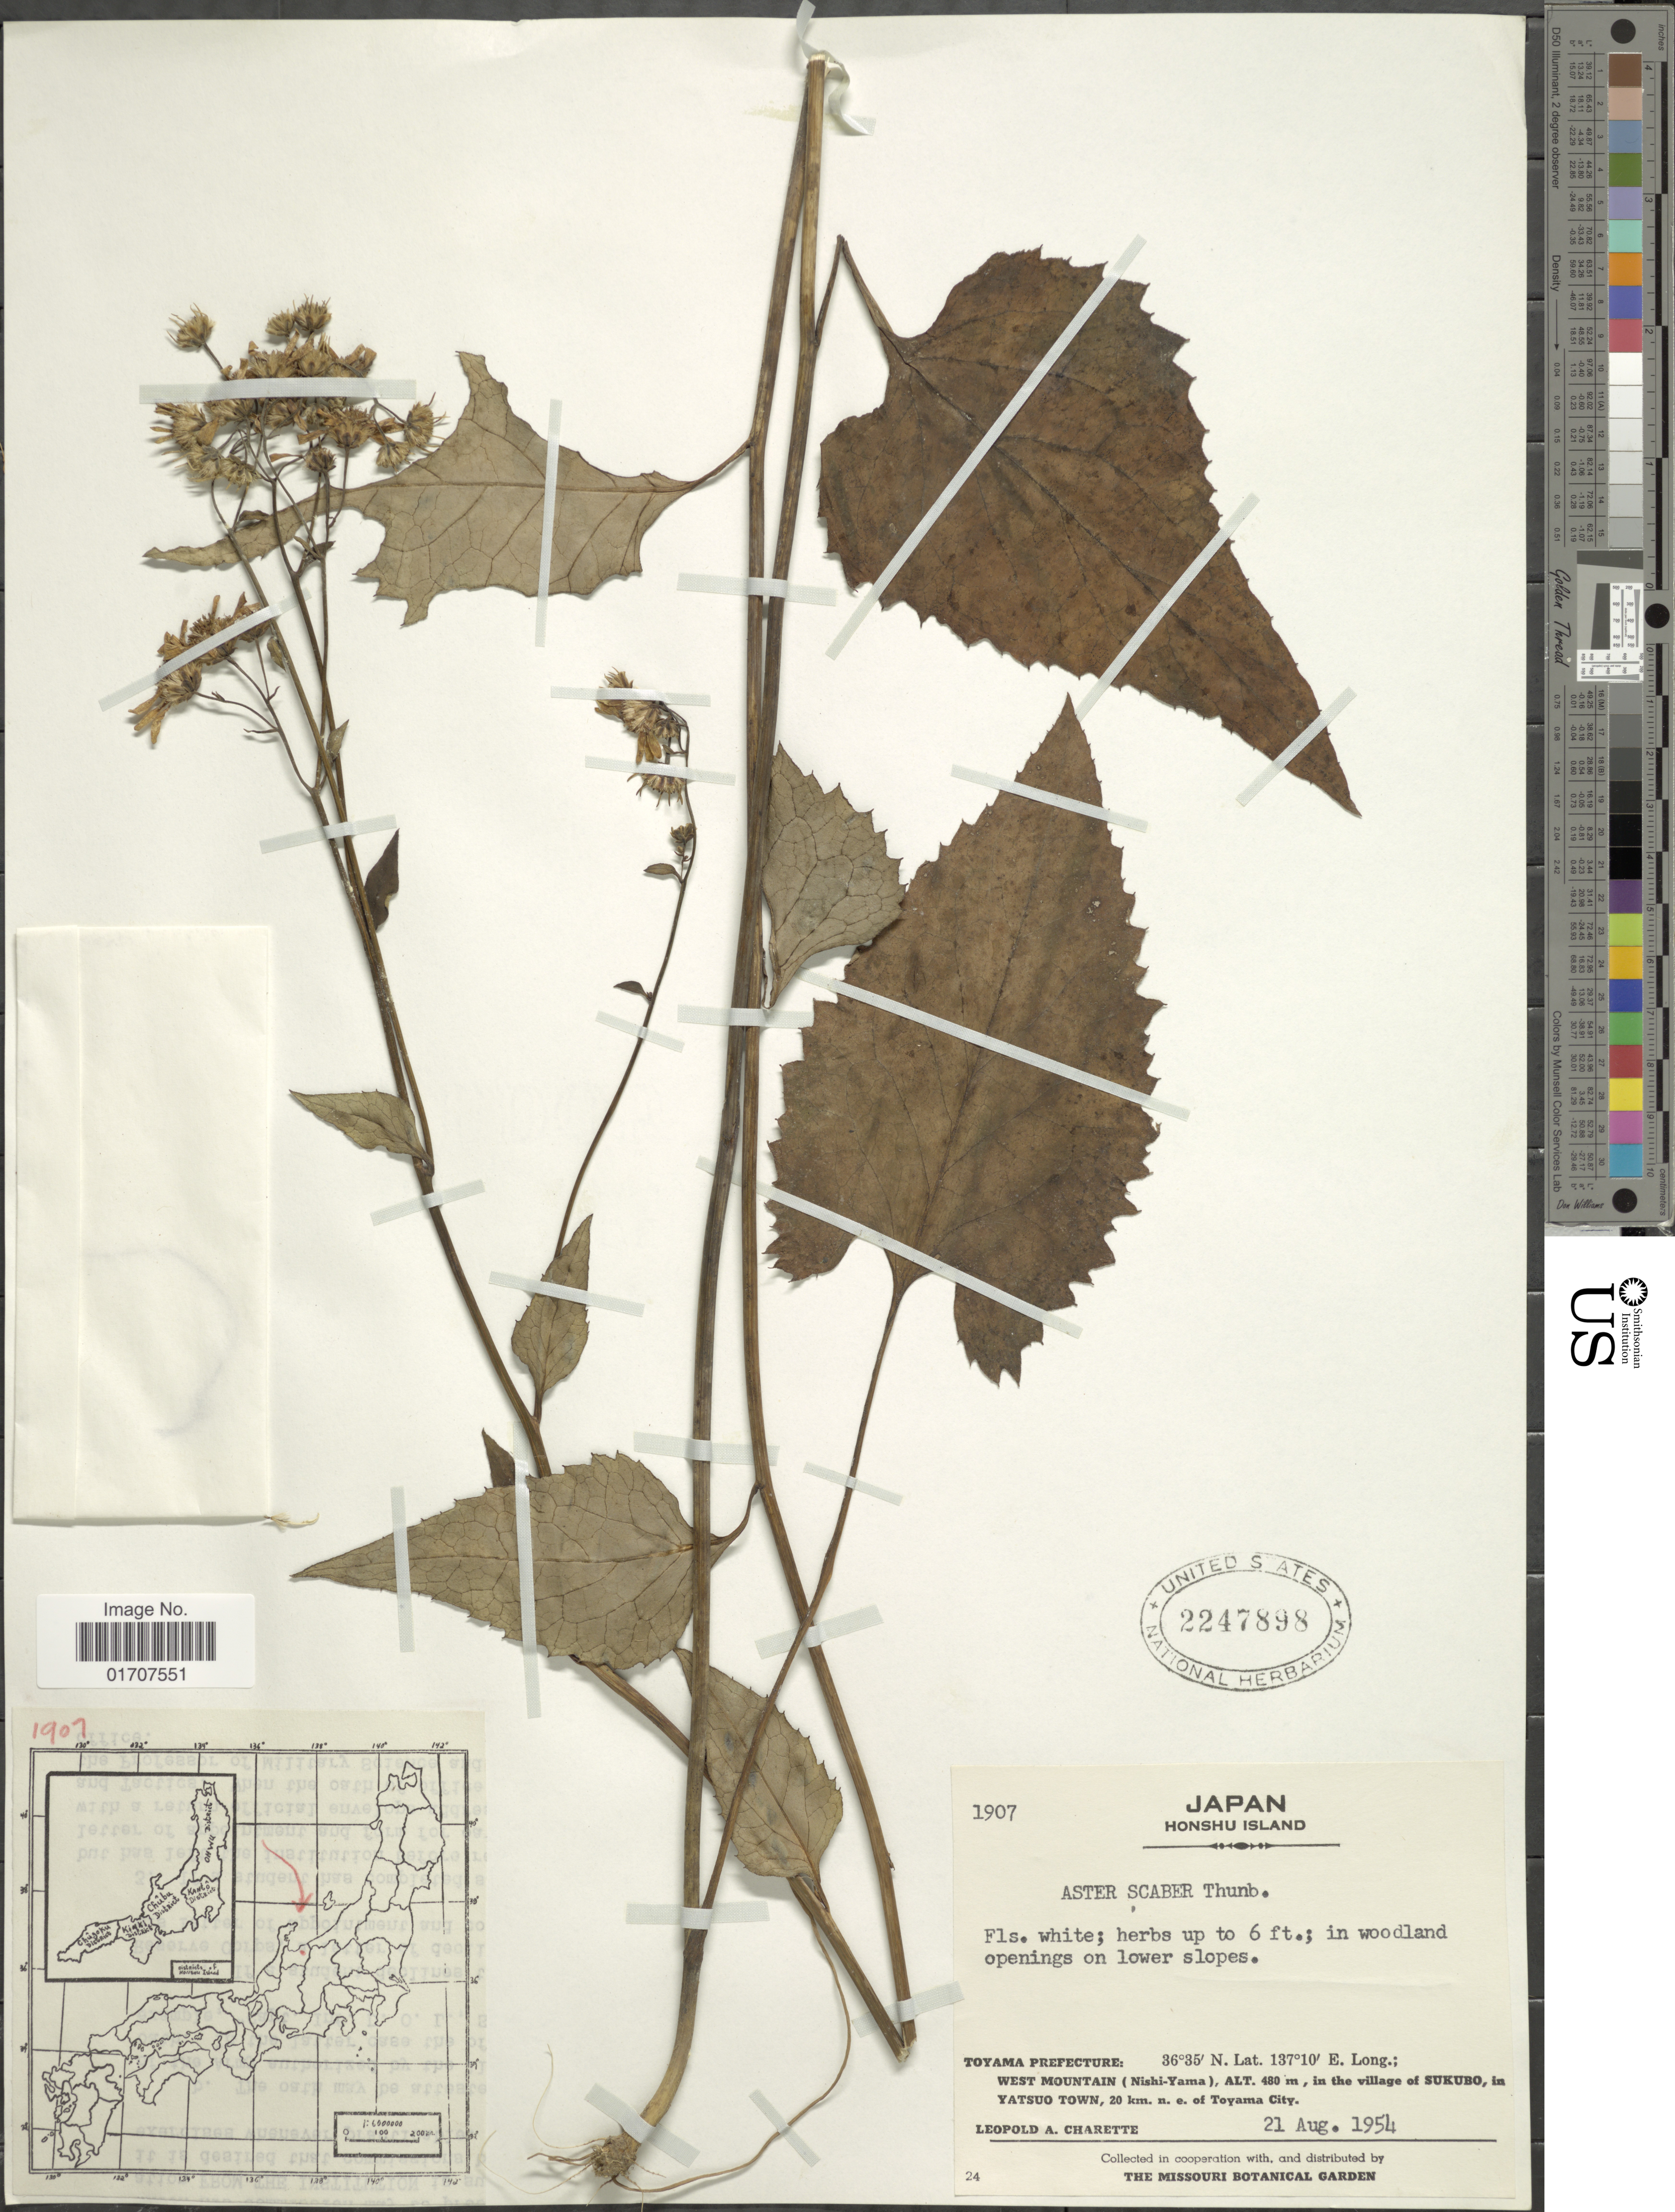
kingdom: Plantae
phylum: Tracheophyta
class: Magnoliopsida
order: Asterales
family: Asteraceae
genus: Doellingeria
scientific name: Doellingeria scaber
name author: (Thunb.) Nees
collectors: L. A. Charette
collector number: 1907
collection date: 1954-08-21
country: Japan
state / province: Toyama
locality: Honshu Island, Toyama Prefecture: West Mountain (Nishi-Yama), in the village of Sukubo, in Yatsuo Town, 20 km. n.e. of Toyama City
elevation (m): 480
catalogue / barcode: US 2247898